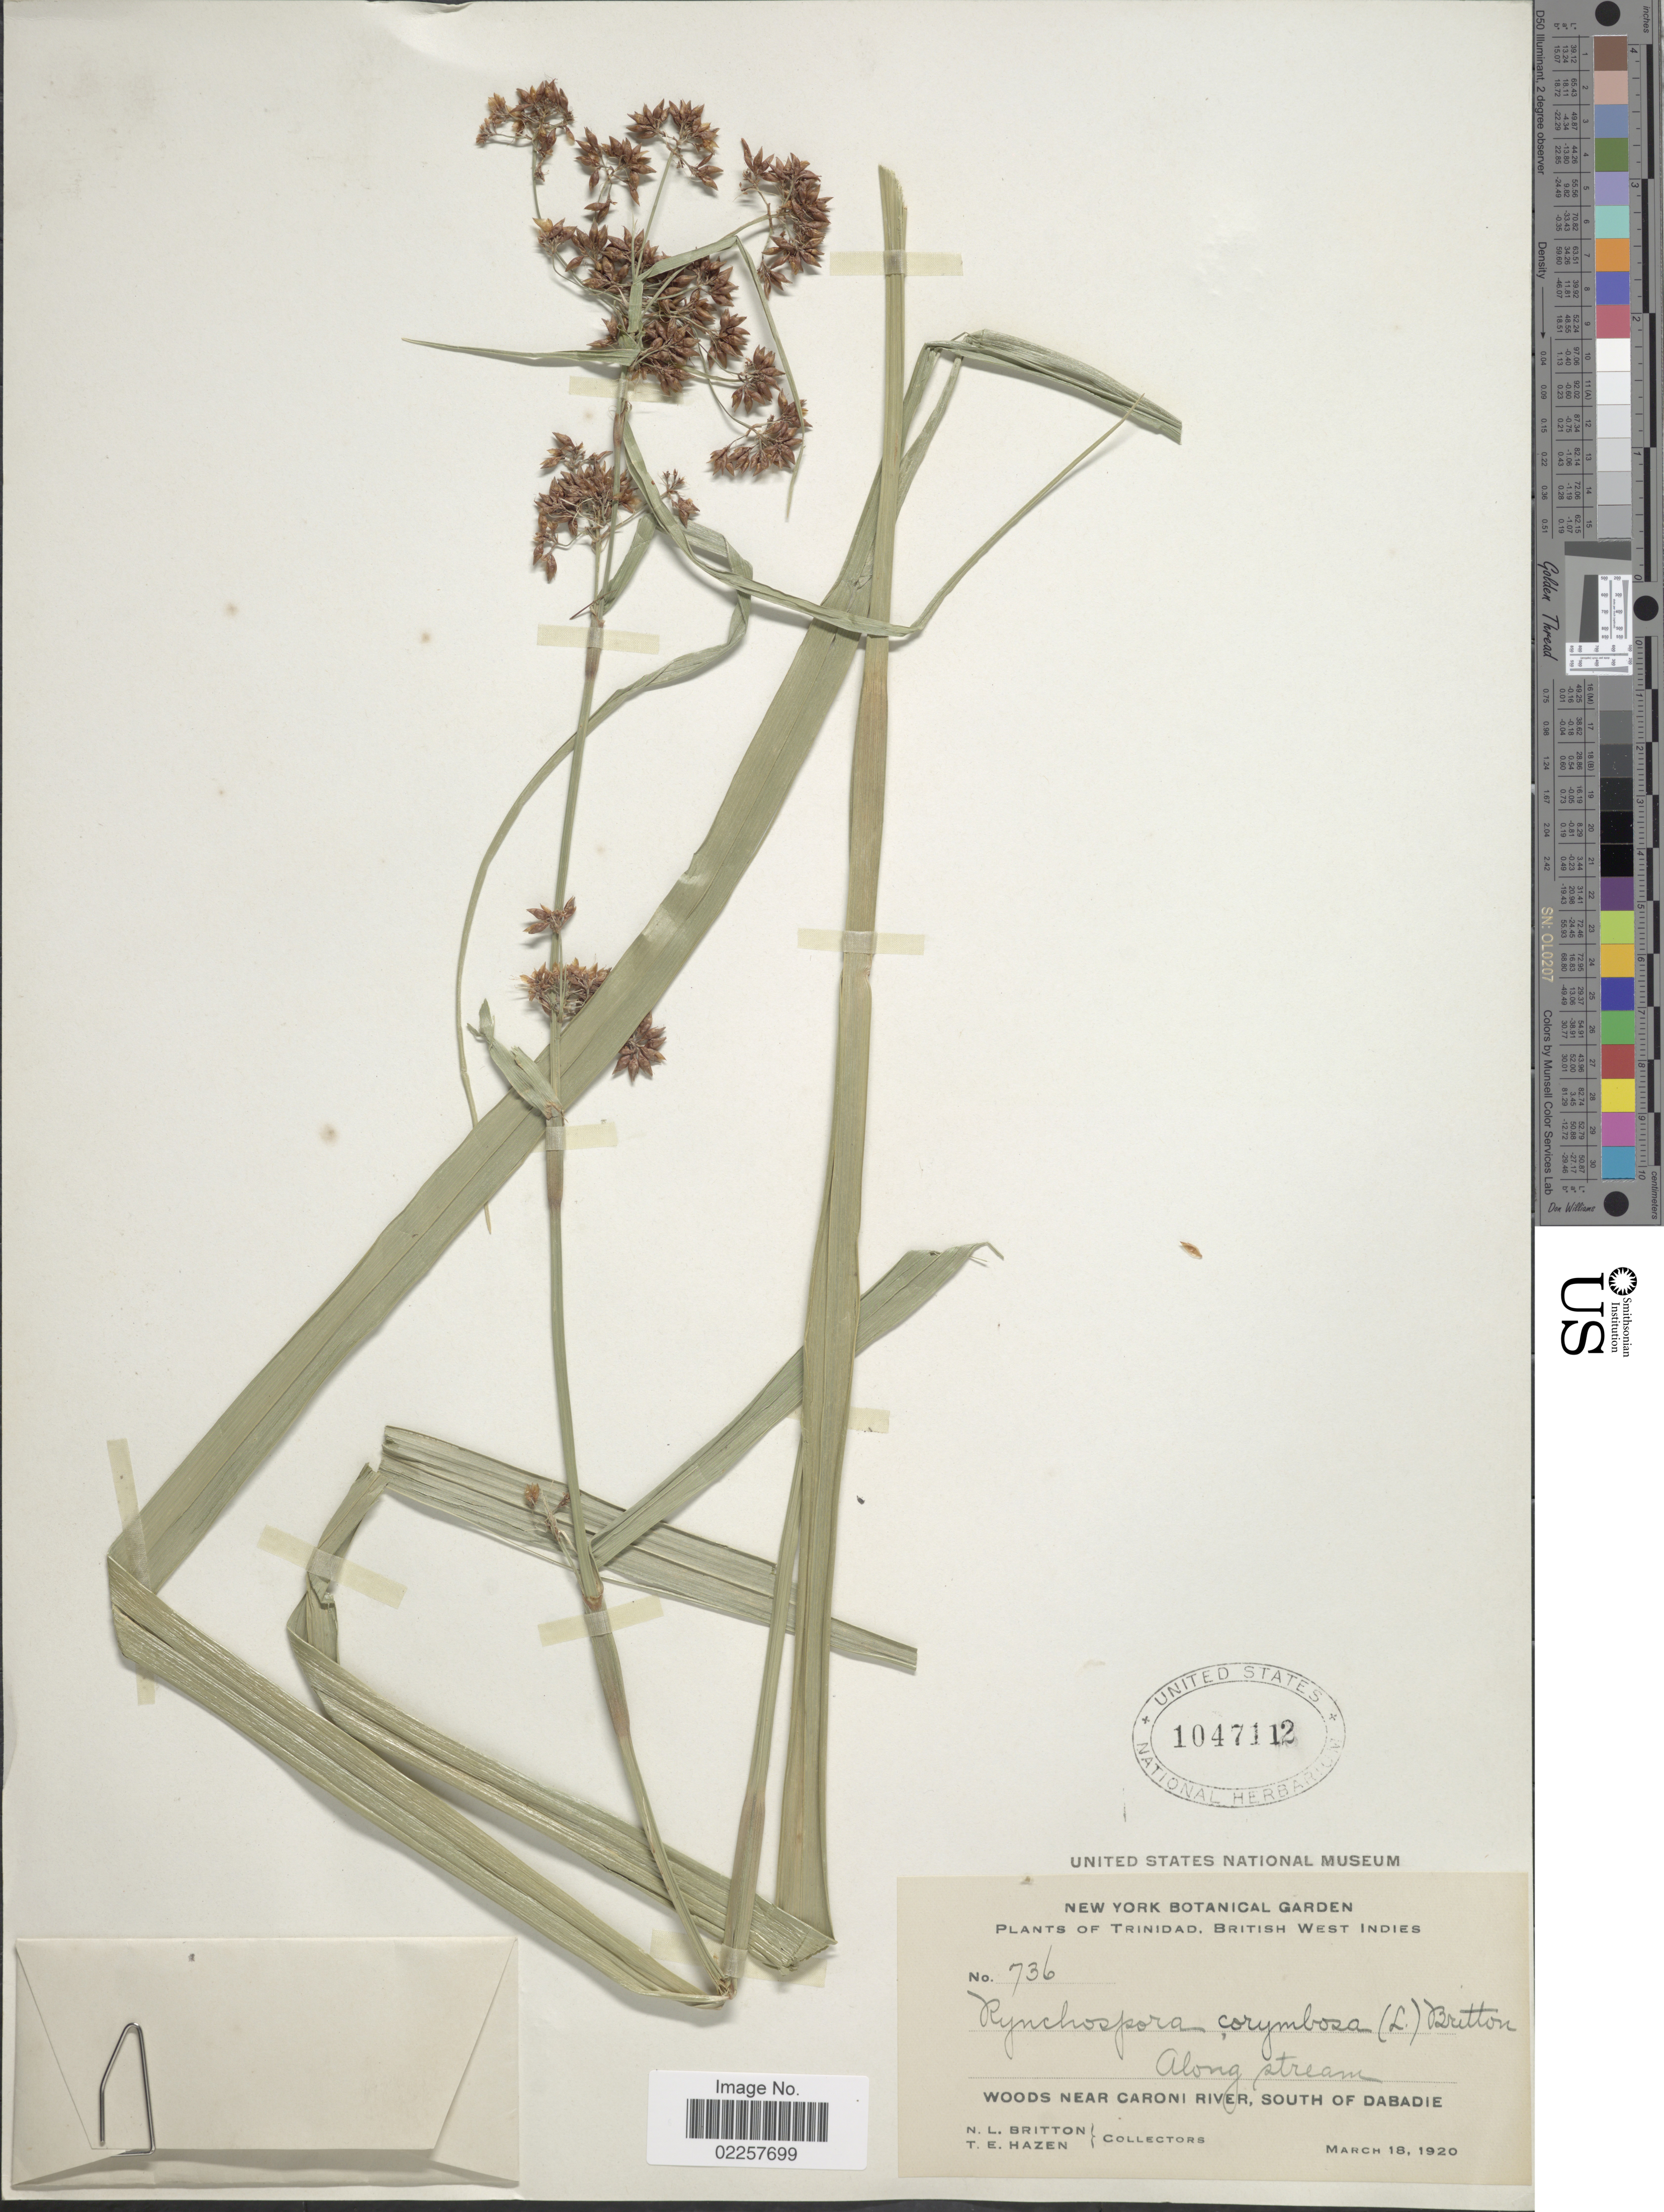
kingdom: Plantae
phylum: Tracheophyta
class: Liliopsida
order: Poales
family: Cyperaceae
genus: Rhynchospora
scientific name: Rhynchospora corymbosa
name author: (L.) Britton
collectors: N. Britton & T. E. Hazen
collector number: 736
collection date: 1920-03-18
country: Trinidad and Tobago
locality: Trinidad, British West Indies, Woods near Caroni River, South of Dabadie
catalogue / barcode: US 1047112